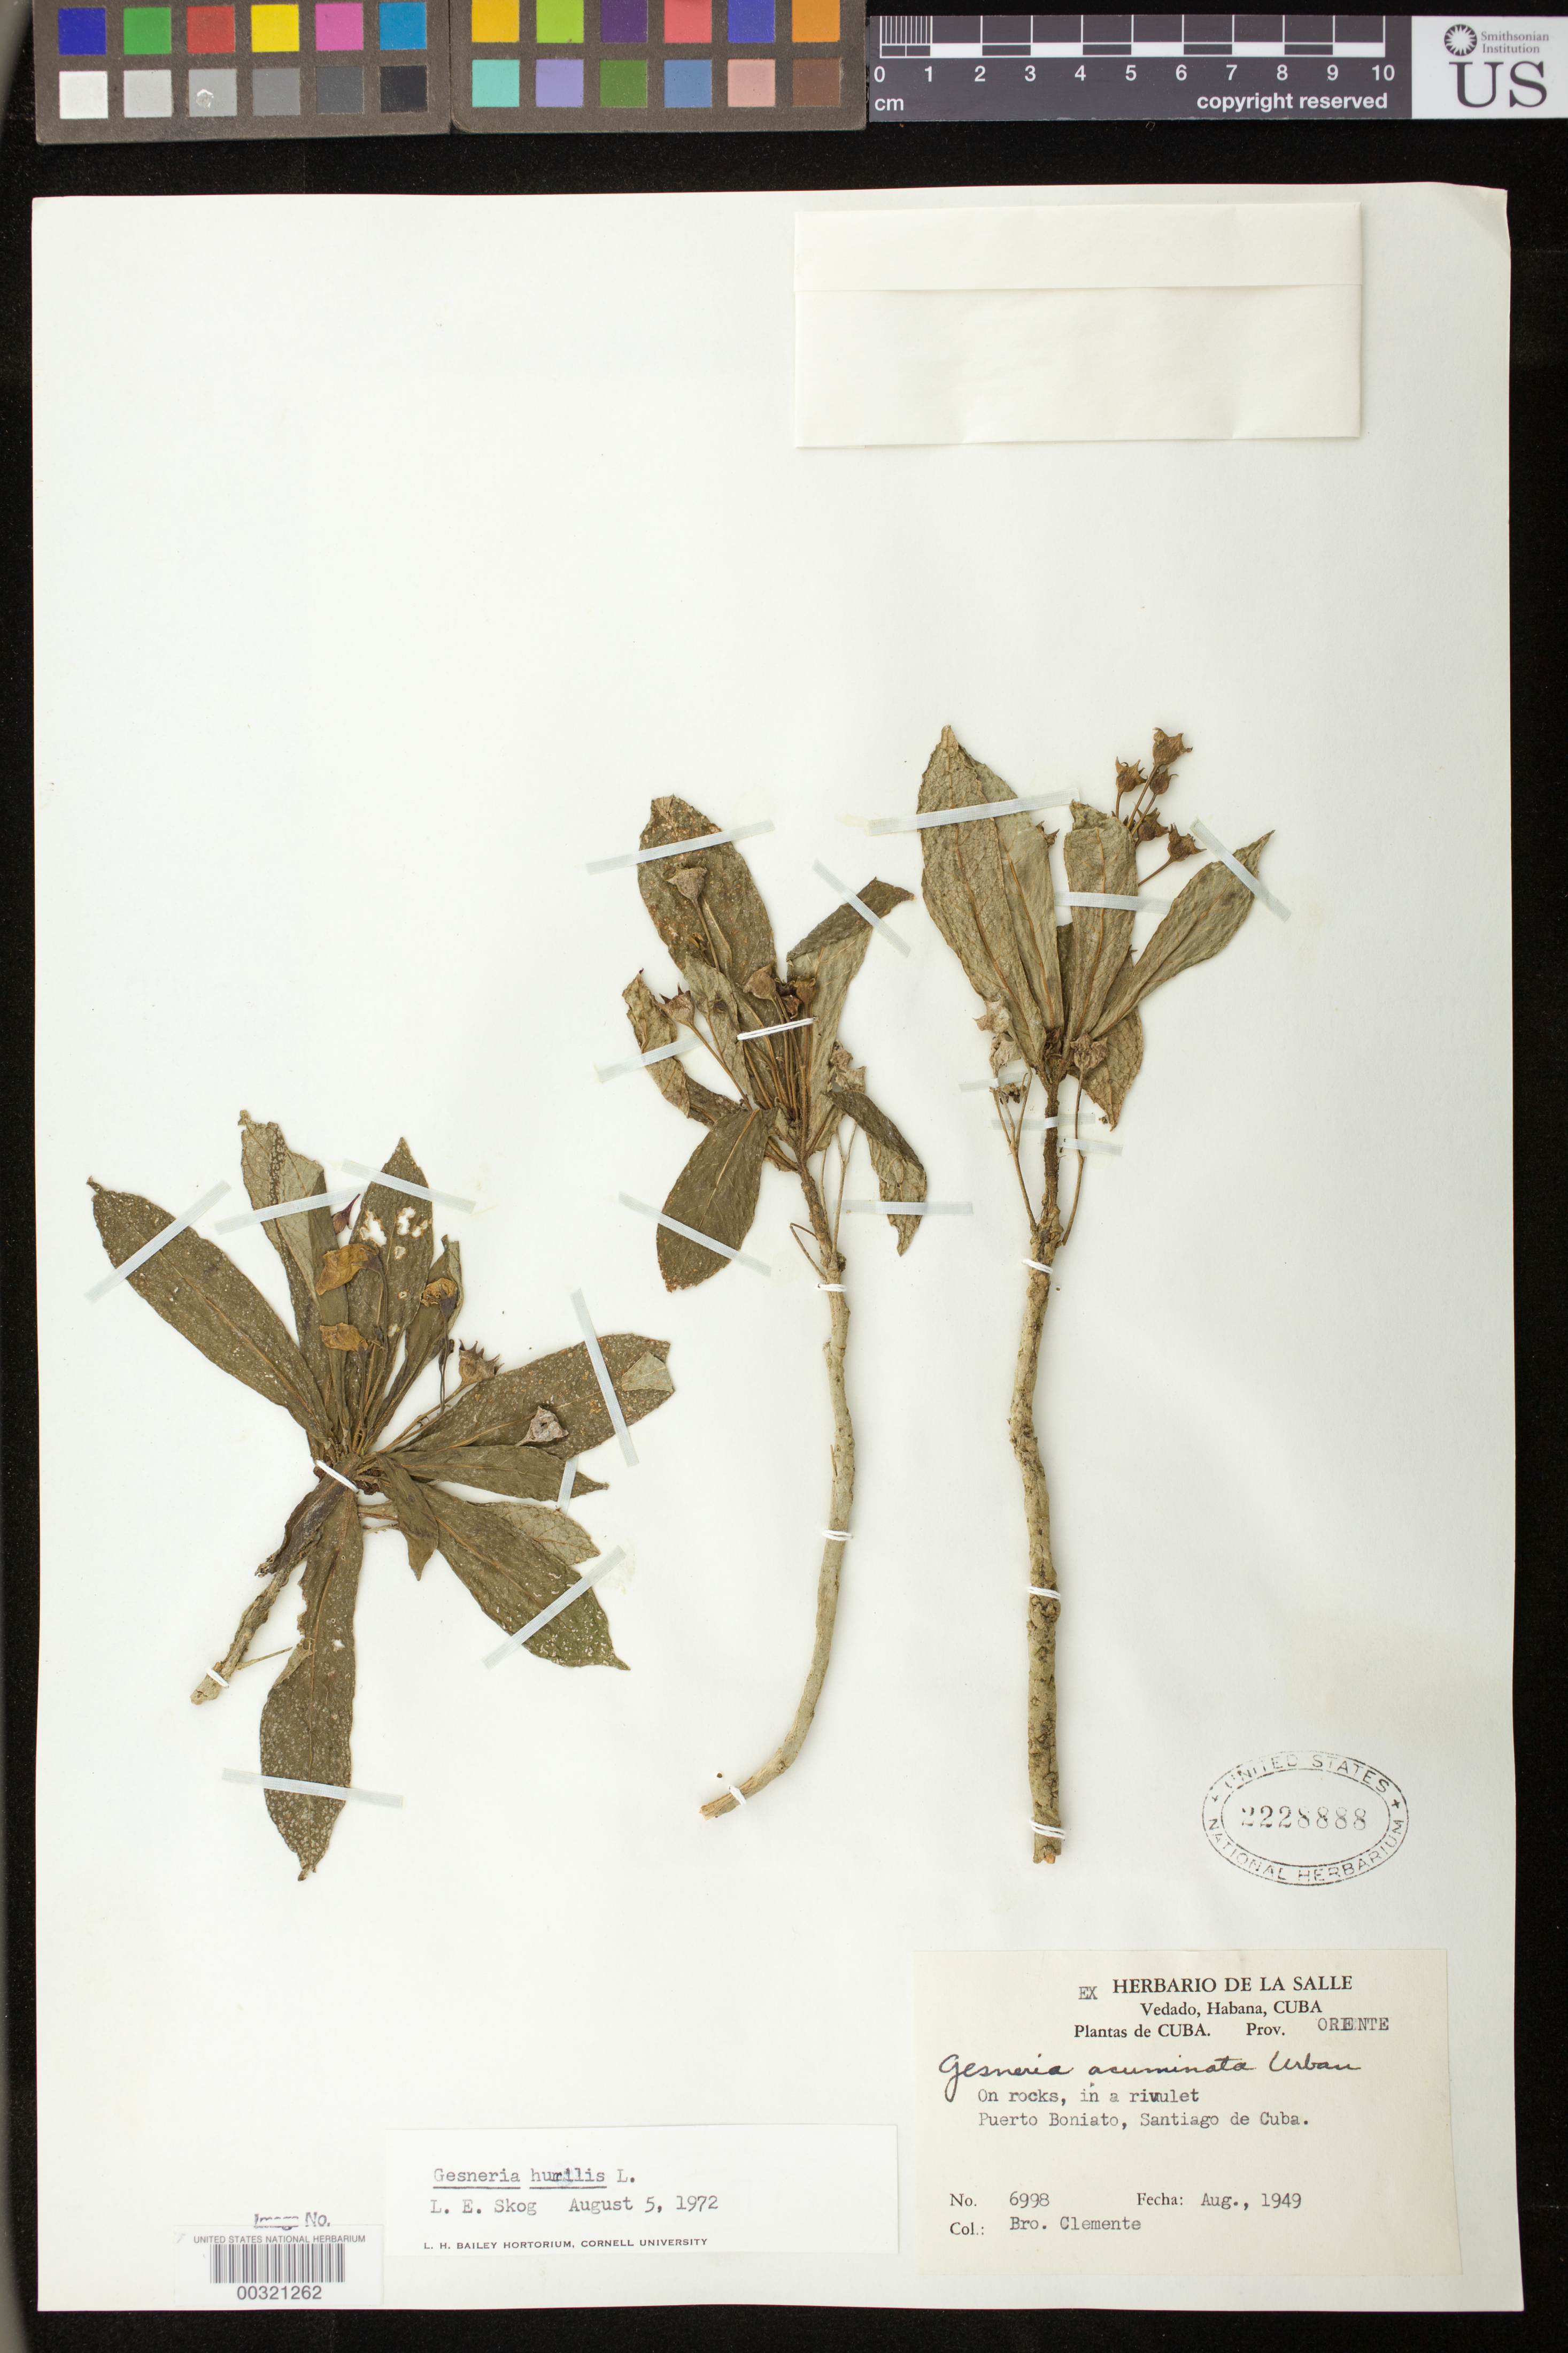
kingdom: Plantae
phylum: Tracheophyta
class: Magnoliopsida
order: Lamiales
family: Gesneriaceae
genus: Gesneria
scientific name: Gesneria humilis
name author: L.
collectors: Bro. Clemente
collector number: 6998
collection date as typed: Aug 1949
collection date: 1949-08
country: Cuba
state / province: Oriente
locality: Puerto Boniato, Santiago de Cuba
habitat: On rocks by a rivulet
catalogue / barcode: US 2228888